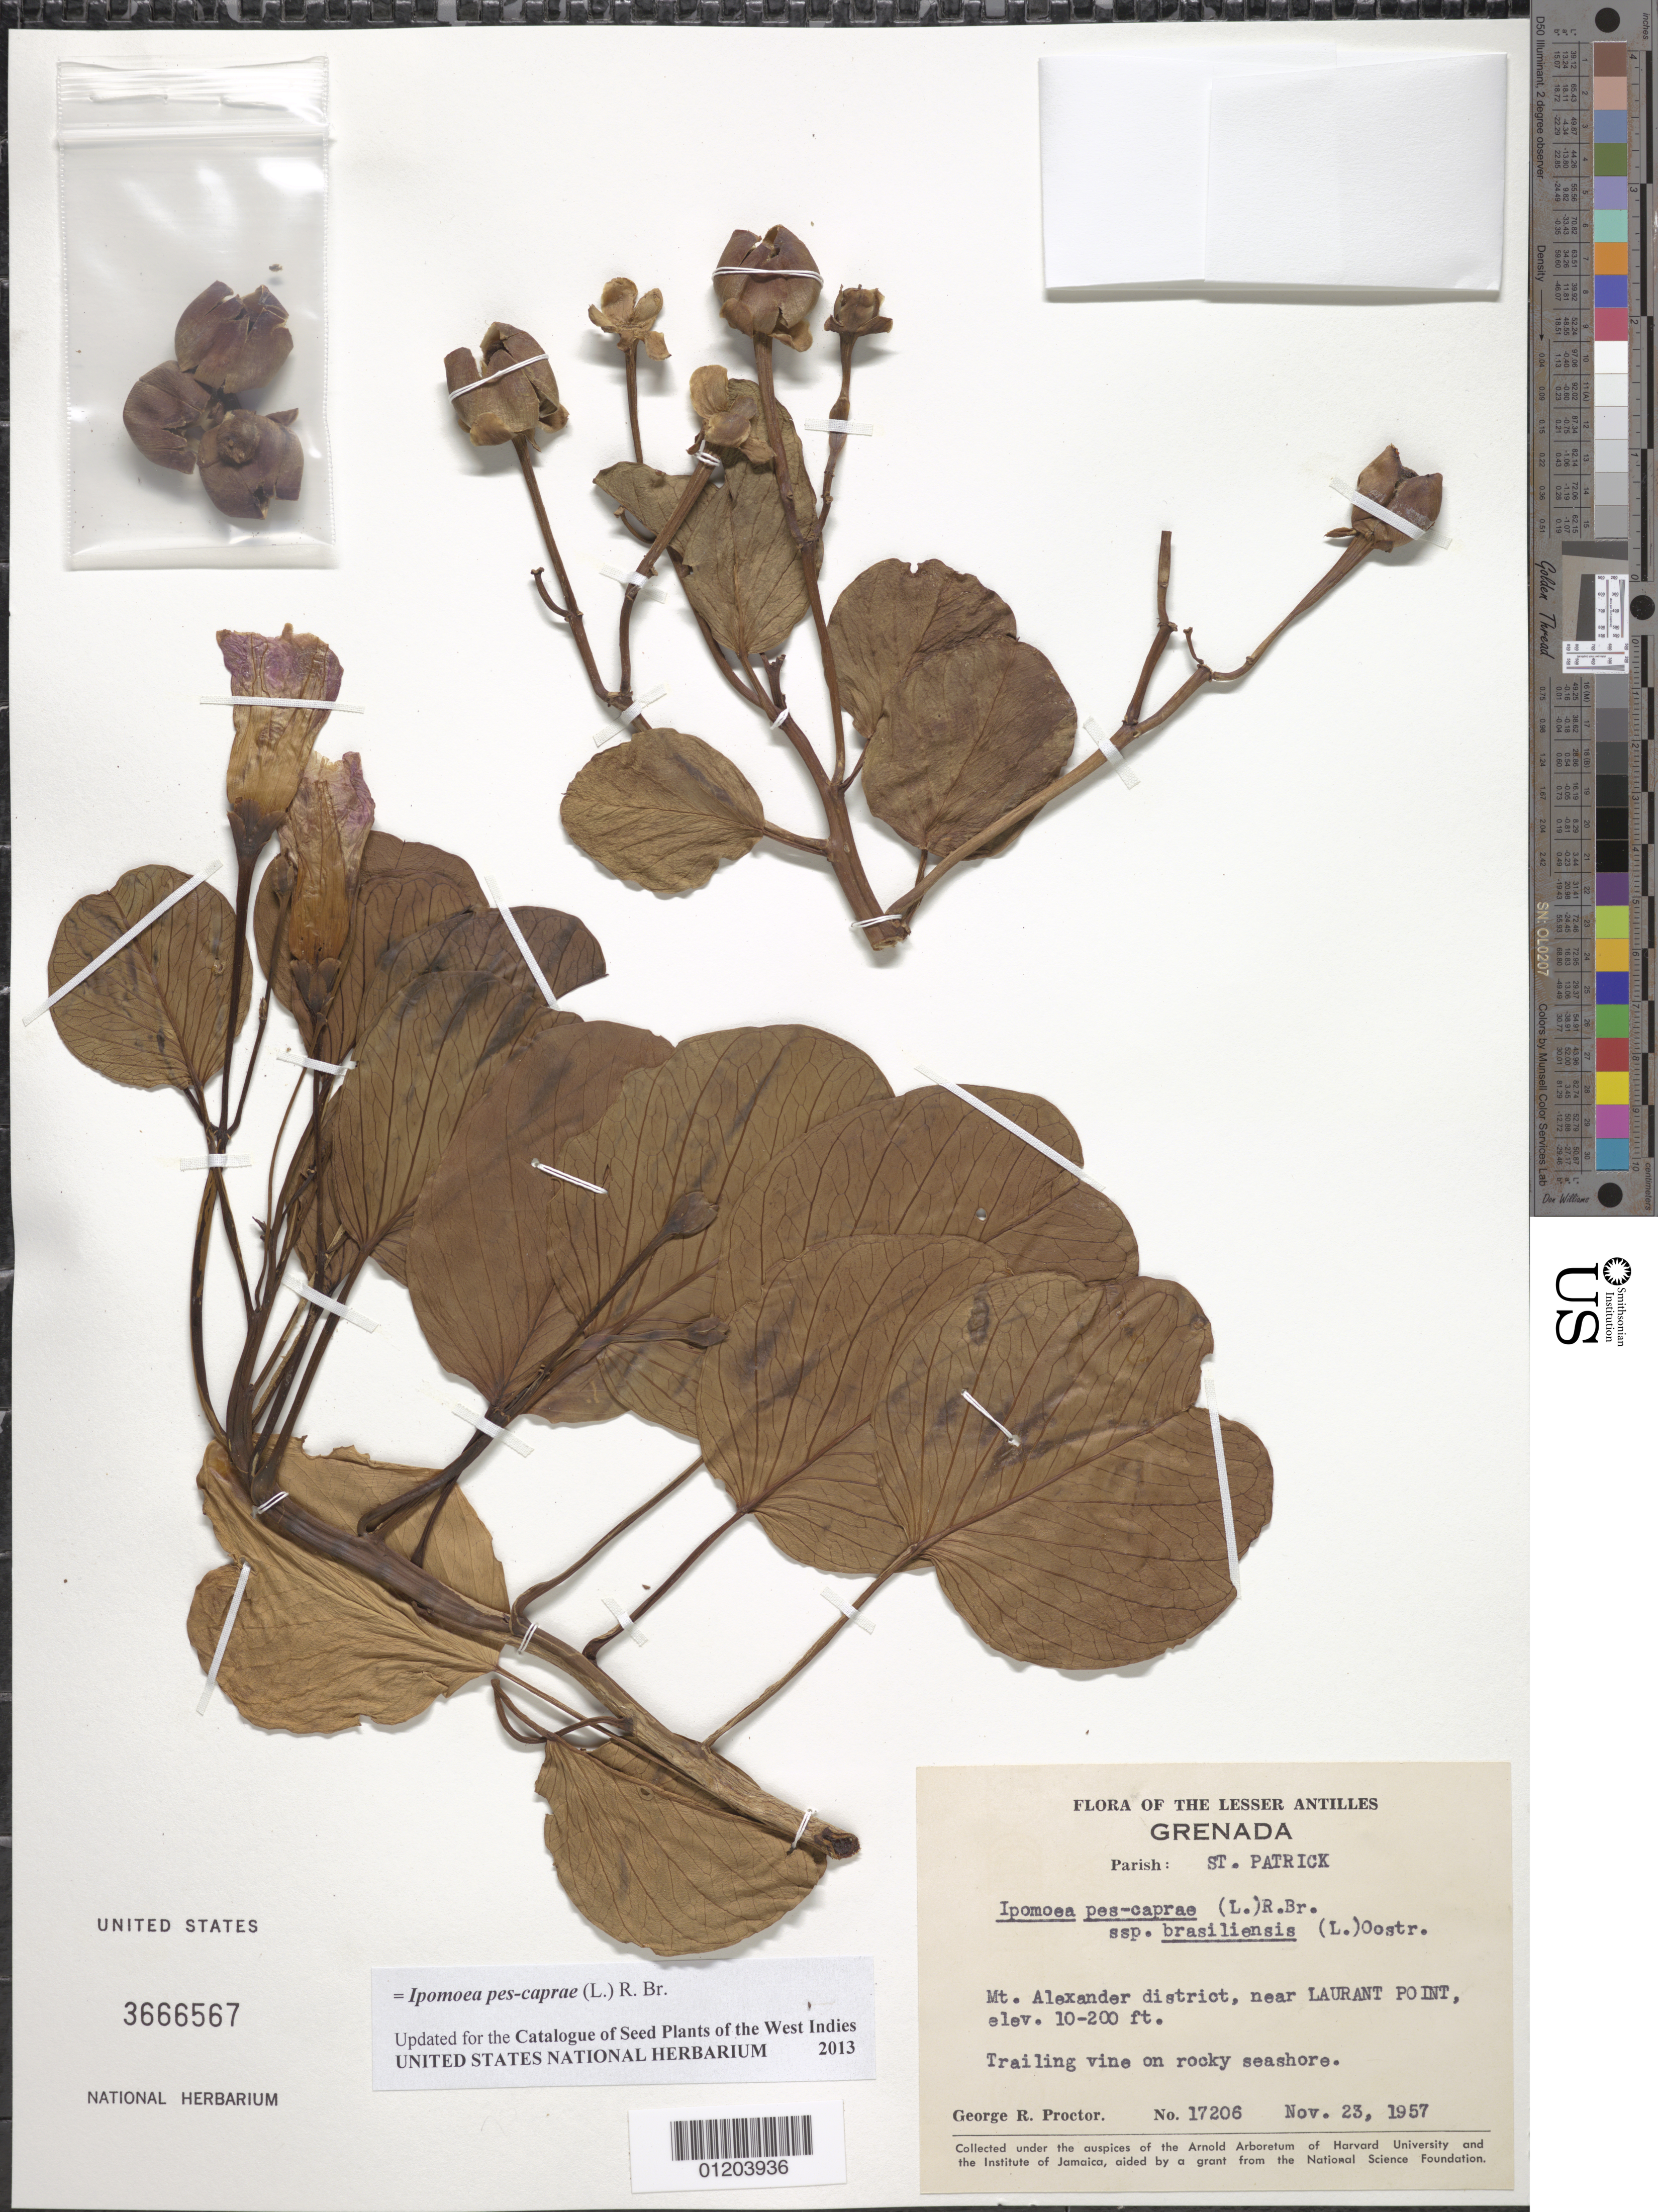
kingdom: Plantae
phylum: Tracheophyta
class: Magnoliopsida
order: Solanales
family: Convolvulaceae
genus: Ipomoea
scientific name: Ipomoea pes-caprae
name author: (L.) R. Br.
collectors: G. R. Proctor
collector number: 17206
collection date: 1957-11-23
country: Grenada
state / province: Saint Patrick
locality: Mt. Alexander District, near Laurant Point.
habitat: On rocky seashore.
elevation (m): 3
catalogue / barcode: US 3666567